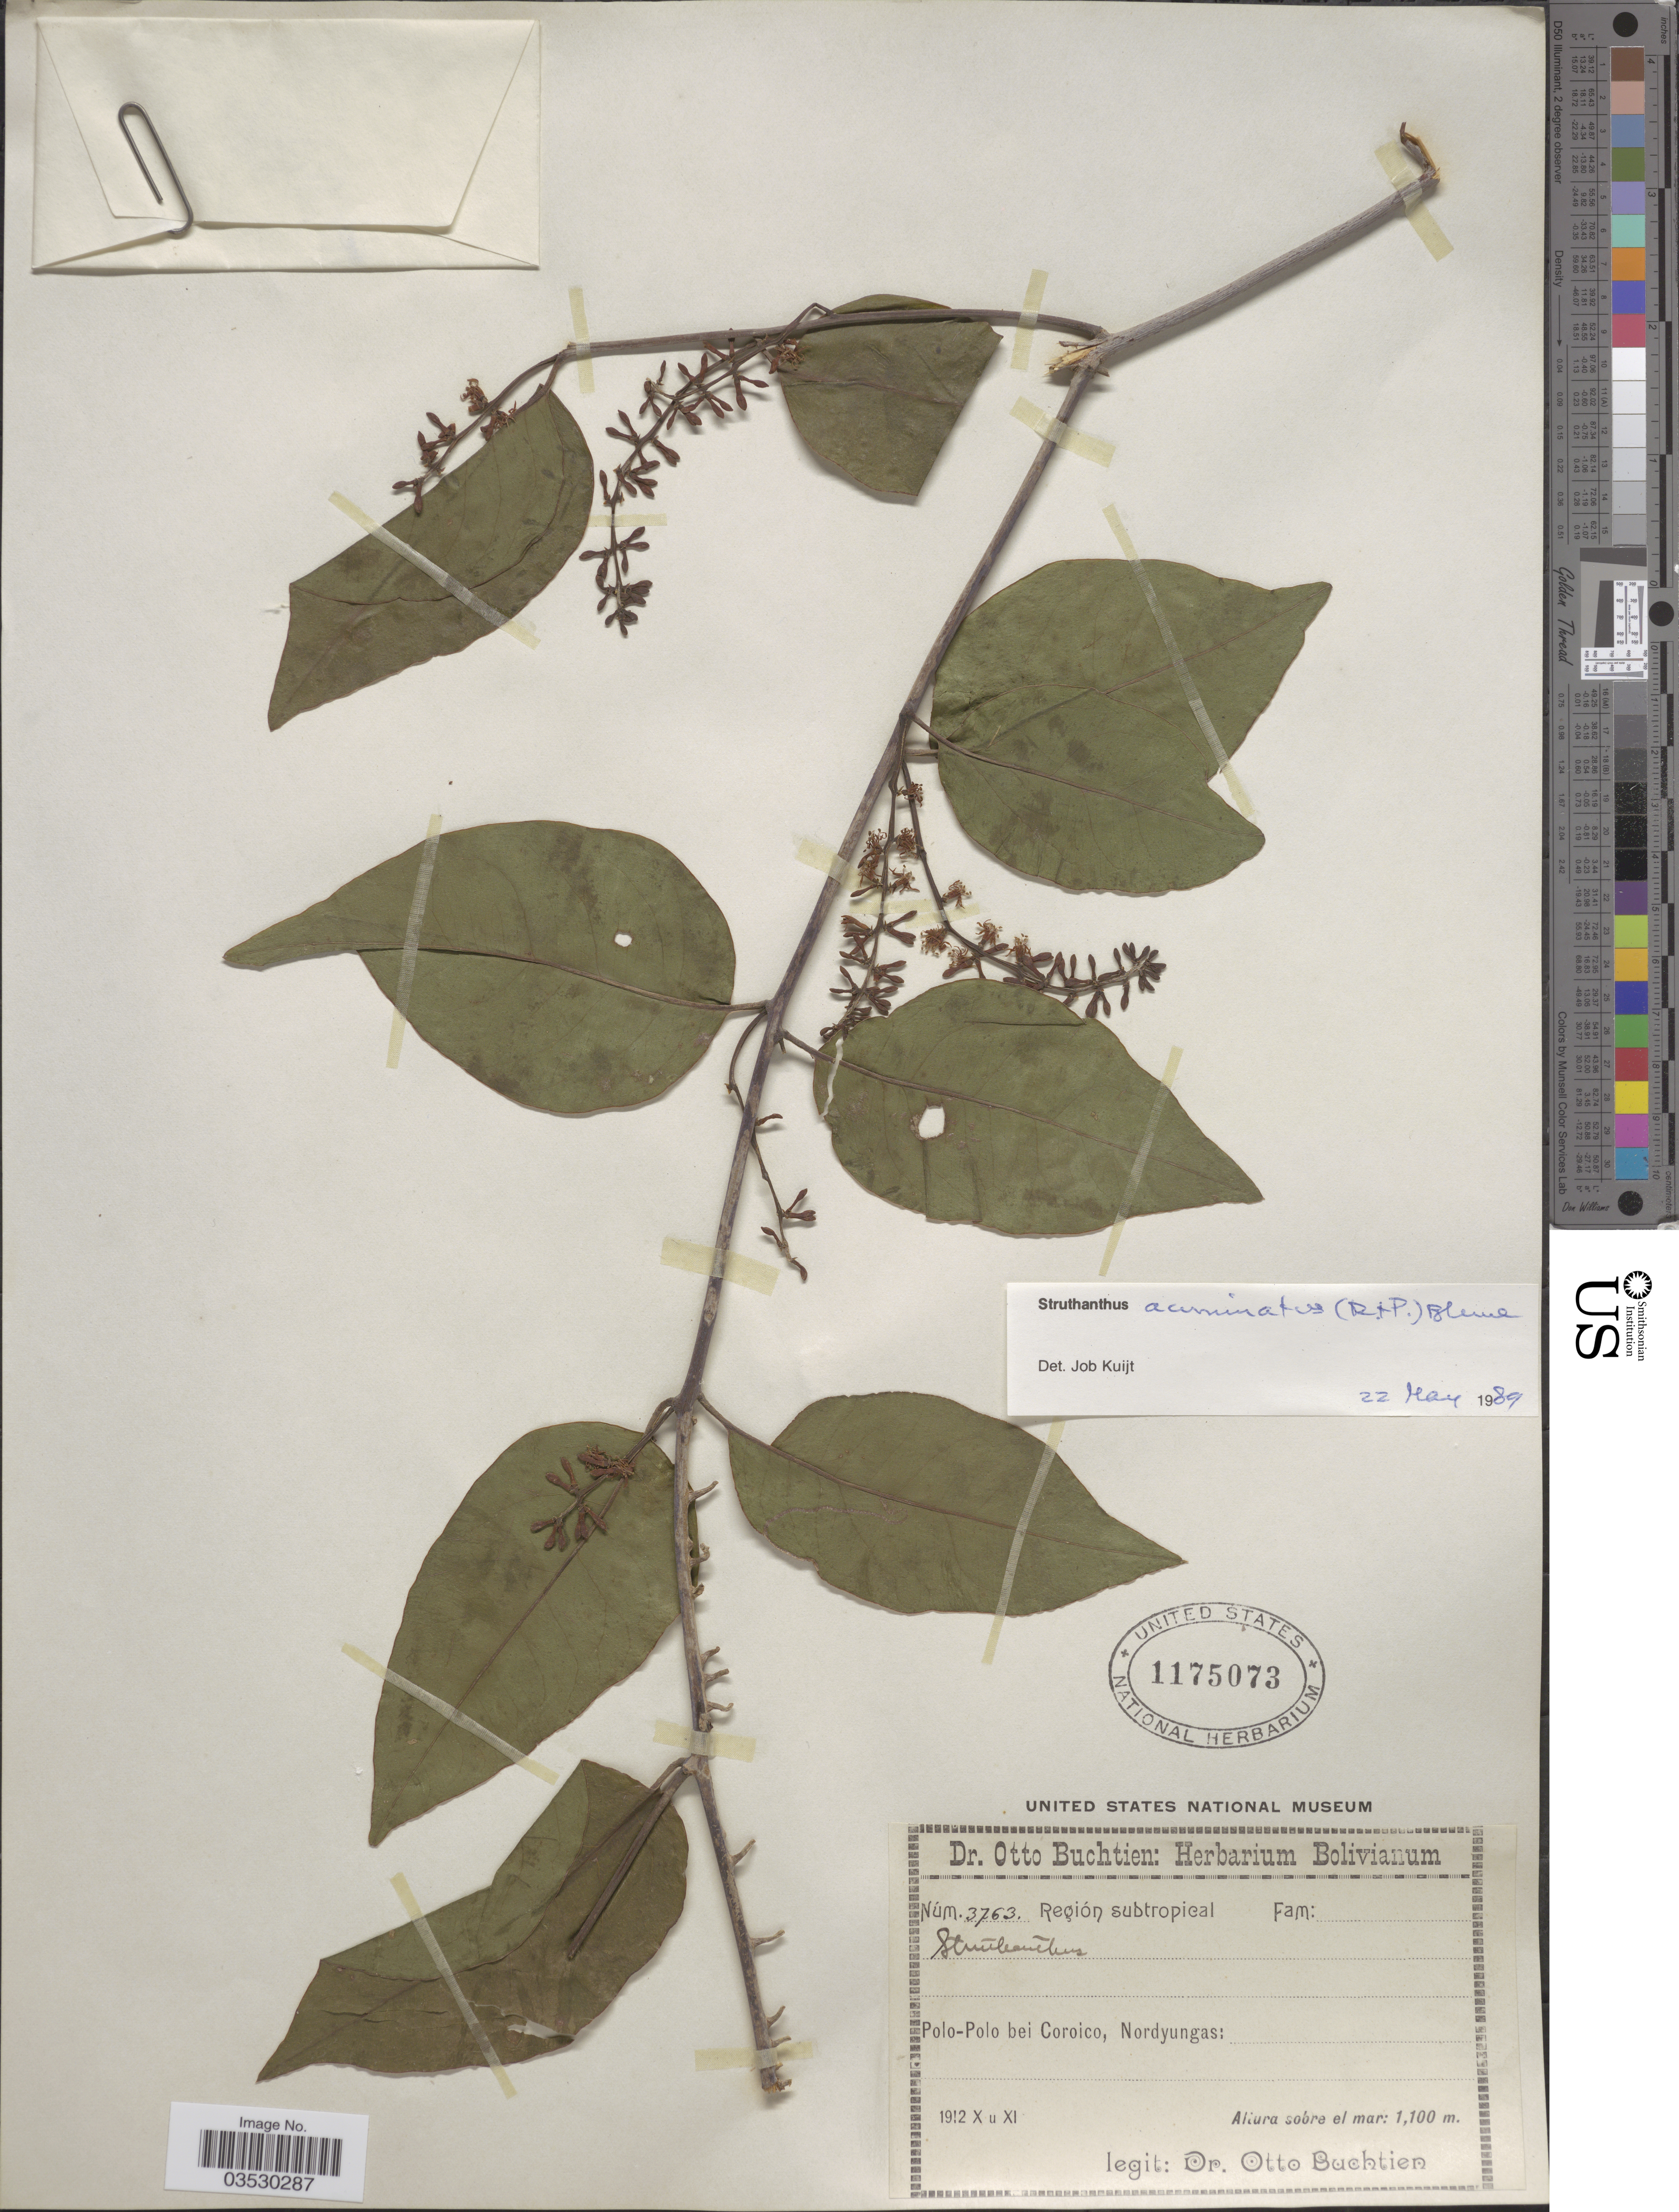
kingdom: Plantae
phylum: Tracheophyta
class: Magnoliopsida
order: Santalales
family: Loranthaceae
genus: Struthanthus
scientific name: Struthanthus acuminatus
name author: (Ruiz & Pav.) G. Don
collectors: O. Buchtien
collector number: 3763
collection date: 1912-10/1912-11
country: Bolivia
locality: Región subtropical. Polo-Polo bei Coroico, Nordyungas.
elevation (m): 1100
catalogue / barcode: US 1175073